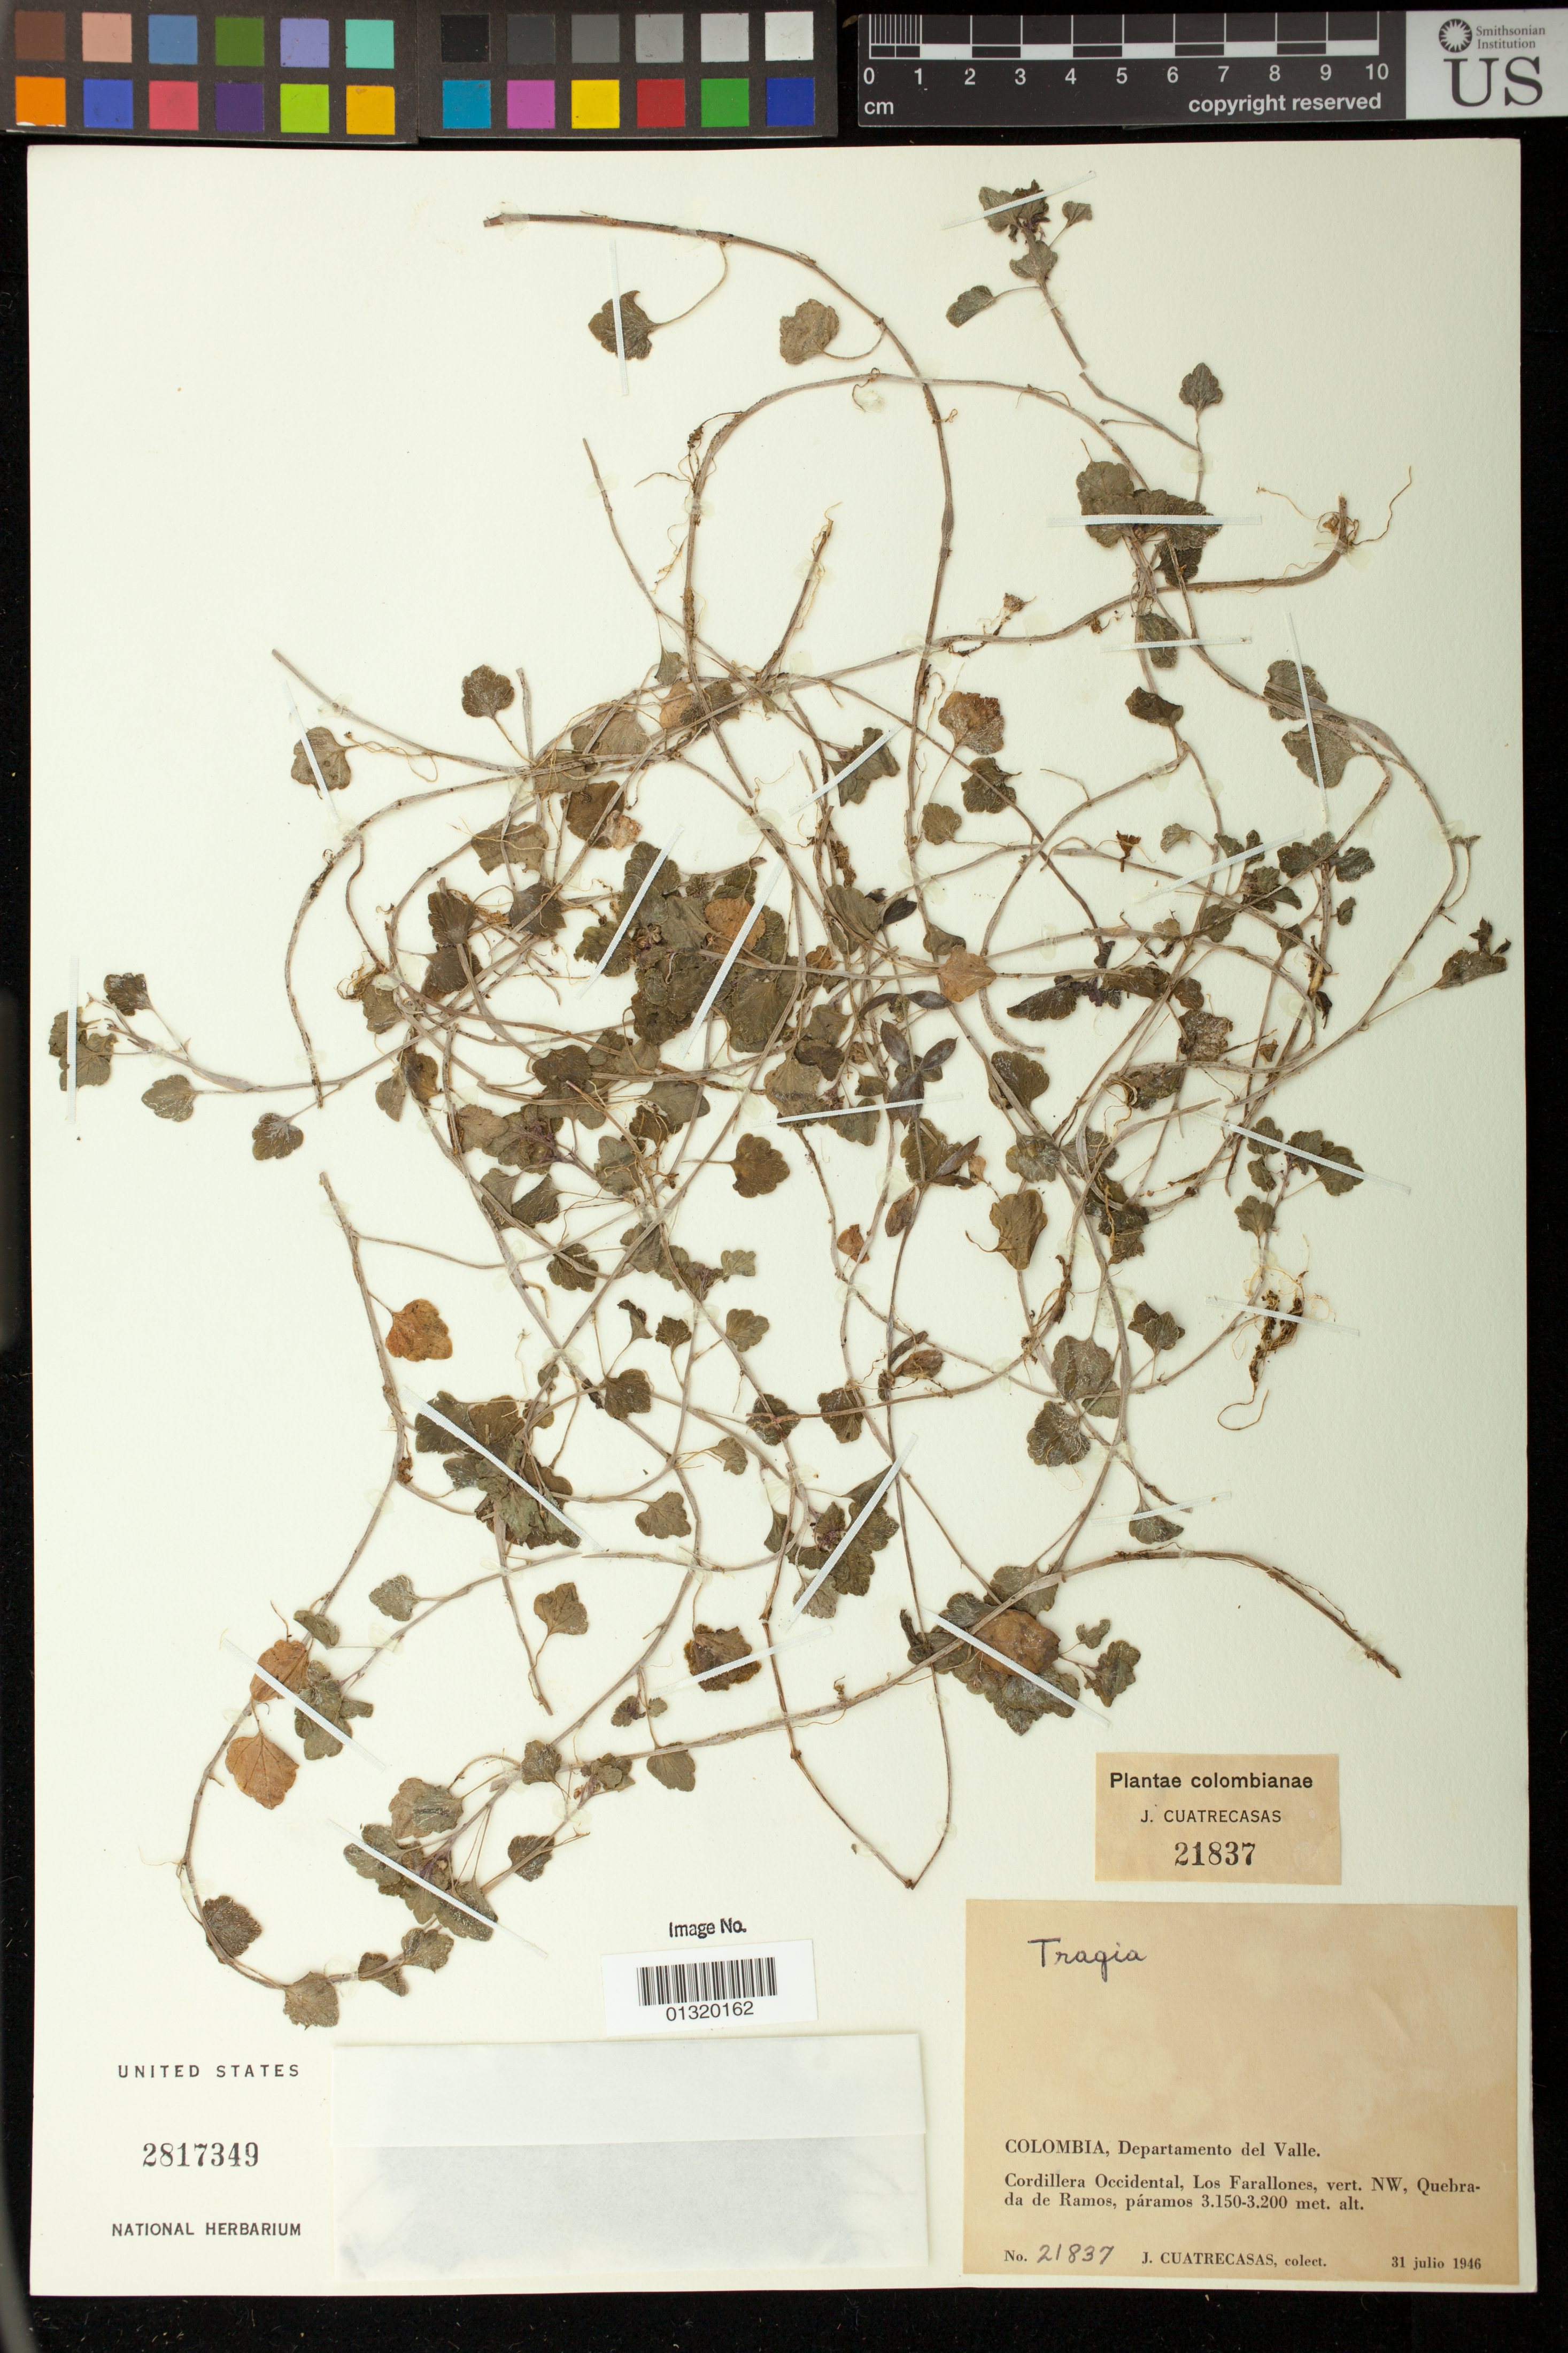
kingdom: Plantae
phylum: Tracheophyta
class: Magnoliopsida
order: Malpighiales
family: Euphorbiaceae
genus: Dysopsis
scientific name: Dysopsis paucidentata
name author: (Müll. Arg.) Lozano & J. Murillo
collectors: J. Cuatrecasas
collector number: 21837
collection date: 1946-07-31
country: Colombia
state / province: Valle del Cauca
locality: Cordillera Occidental, Los Farallones, vert. NW, Quebrada de Ramos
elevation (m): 3150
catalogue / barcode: US 2817349